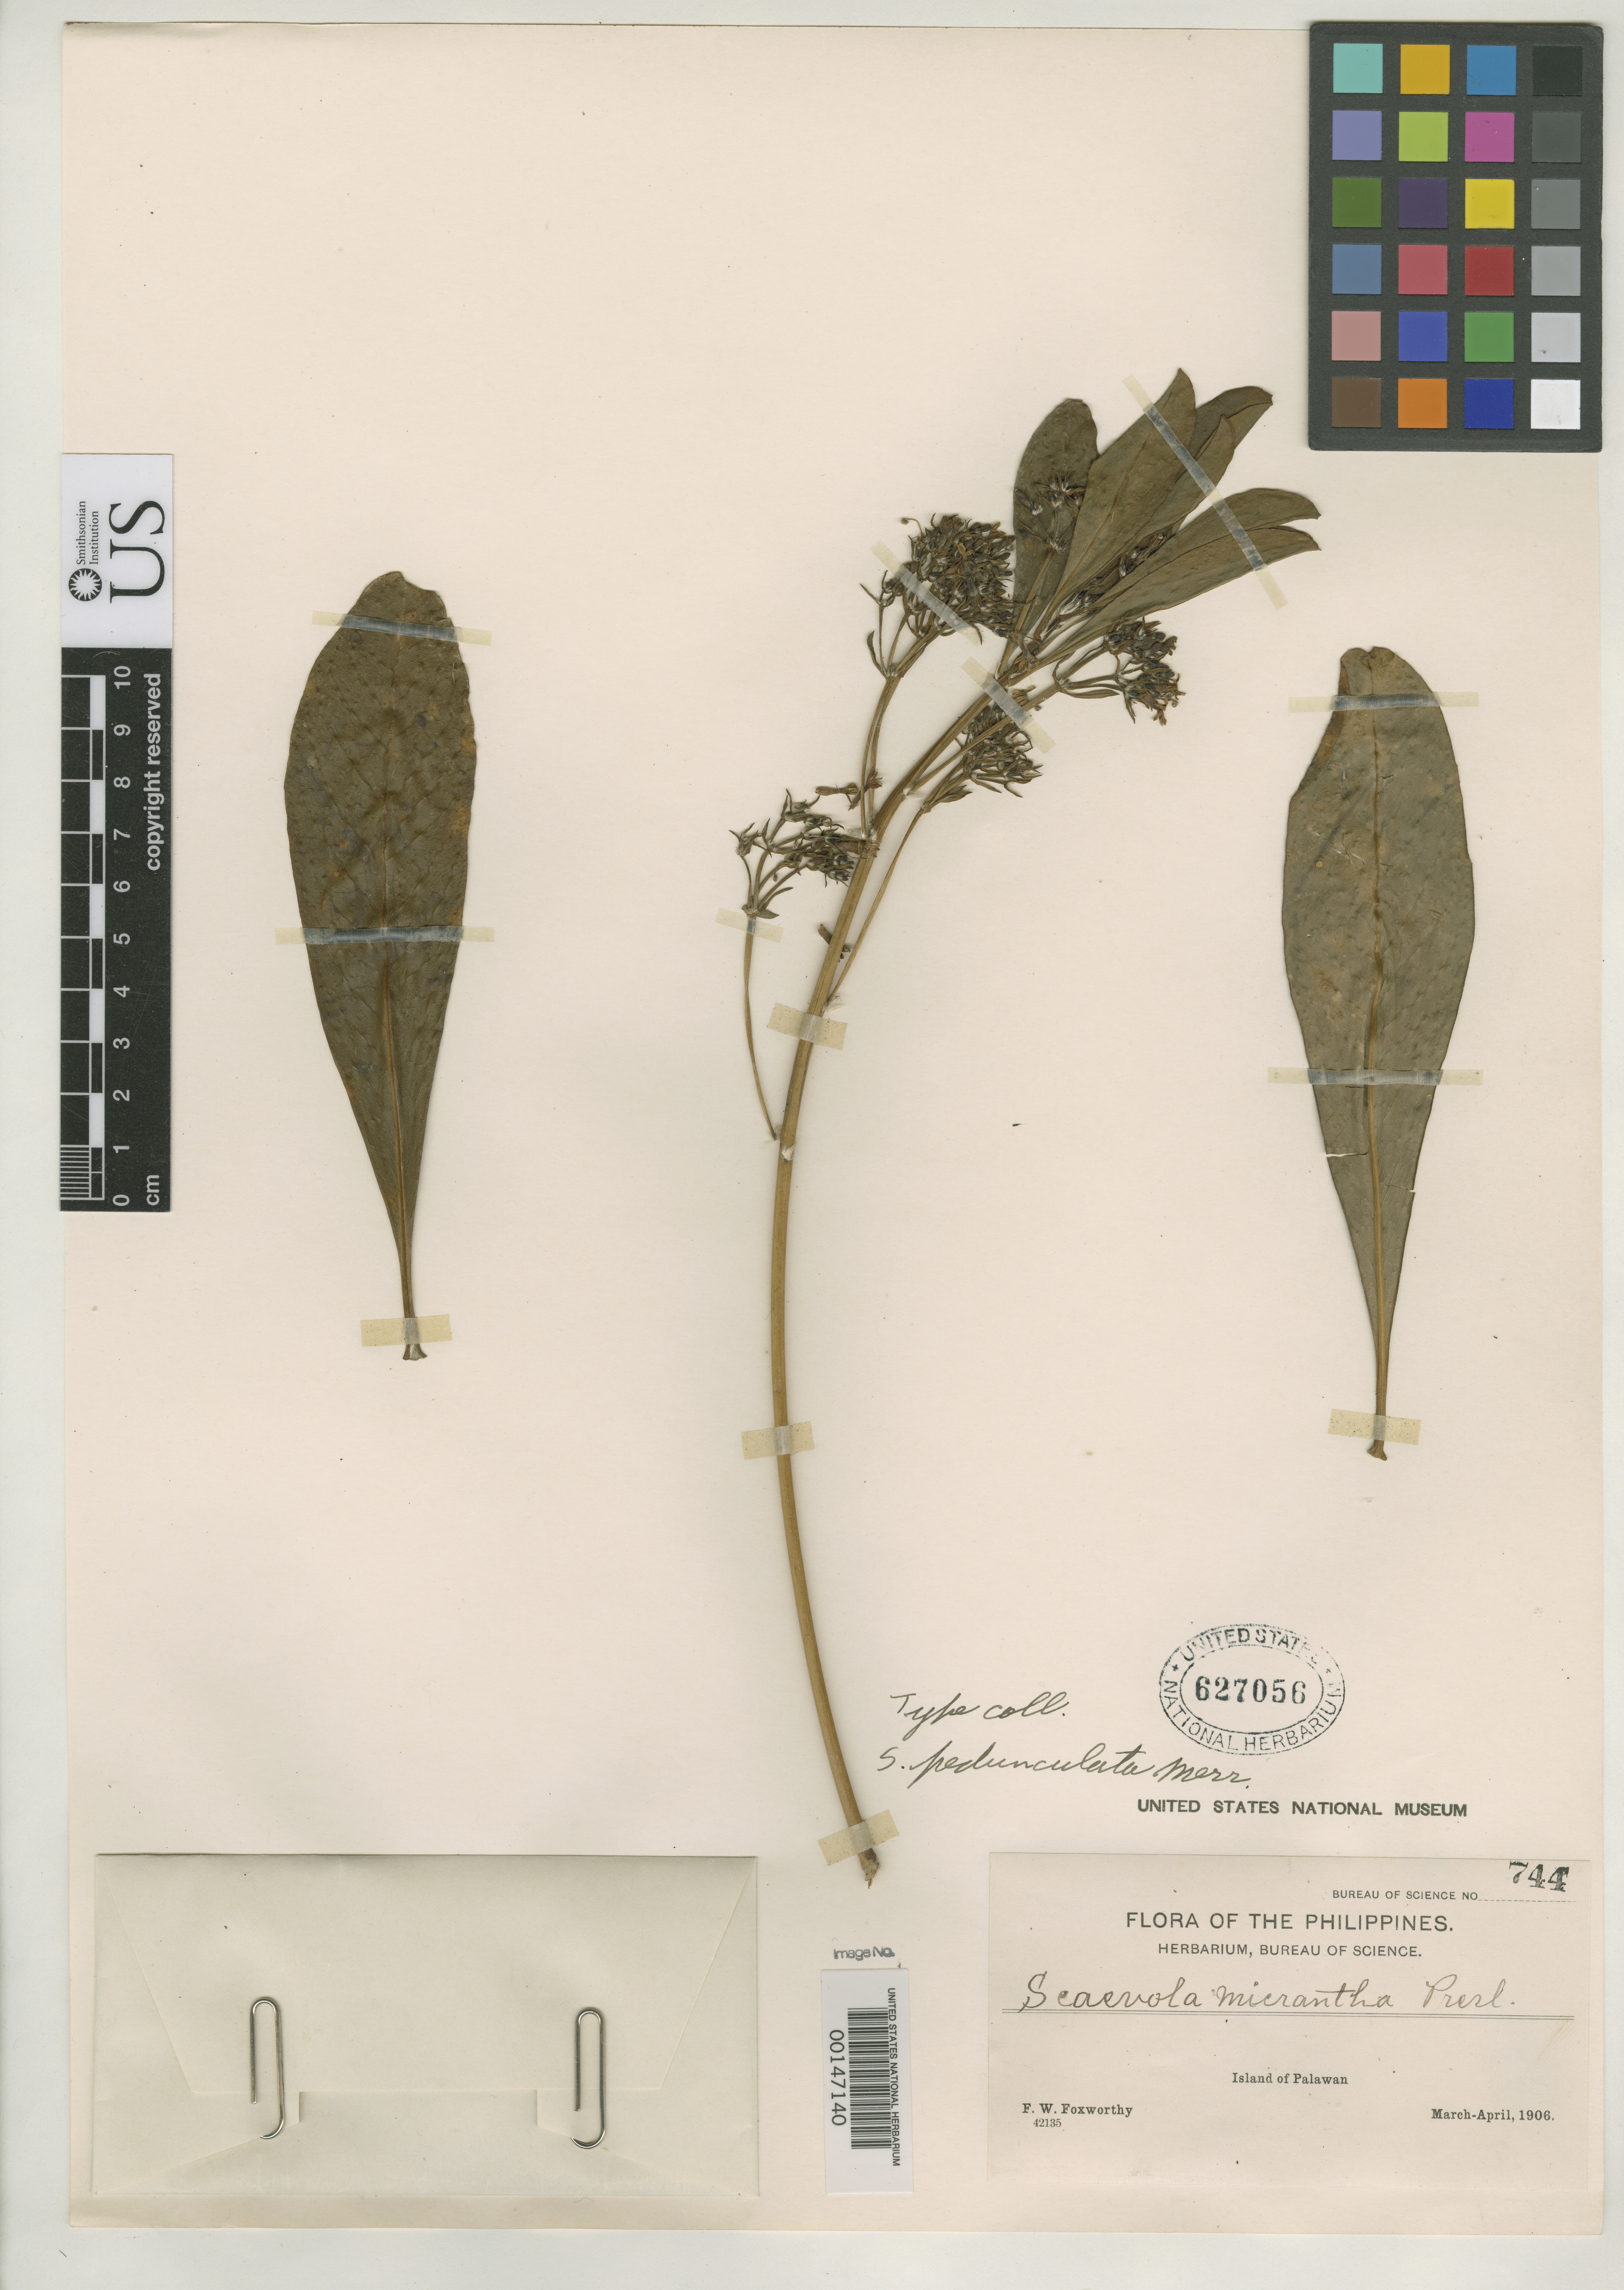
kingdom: Plantae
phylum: Tracheophyta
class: Magnoliopsida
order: Asterales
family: Goodeniaceae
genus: Scaevola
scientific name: Scaevola pedunculata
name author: Merr.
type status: Isotype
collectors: F. W. Foxworthy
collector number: Bur. Sci. 744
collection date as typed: Mar 1906 to -- Apr 1906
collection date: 1906-03/1906-04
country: Philippines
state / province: Mimaropa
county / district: Palawan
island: Palawan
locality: Mt. Victoria.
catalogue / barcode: US 627056